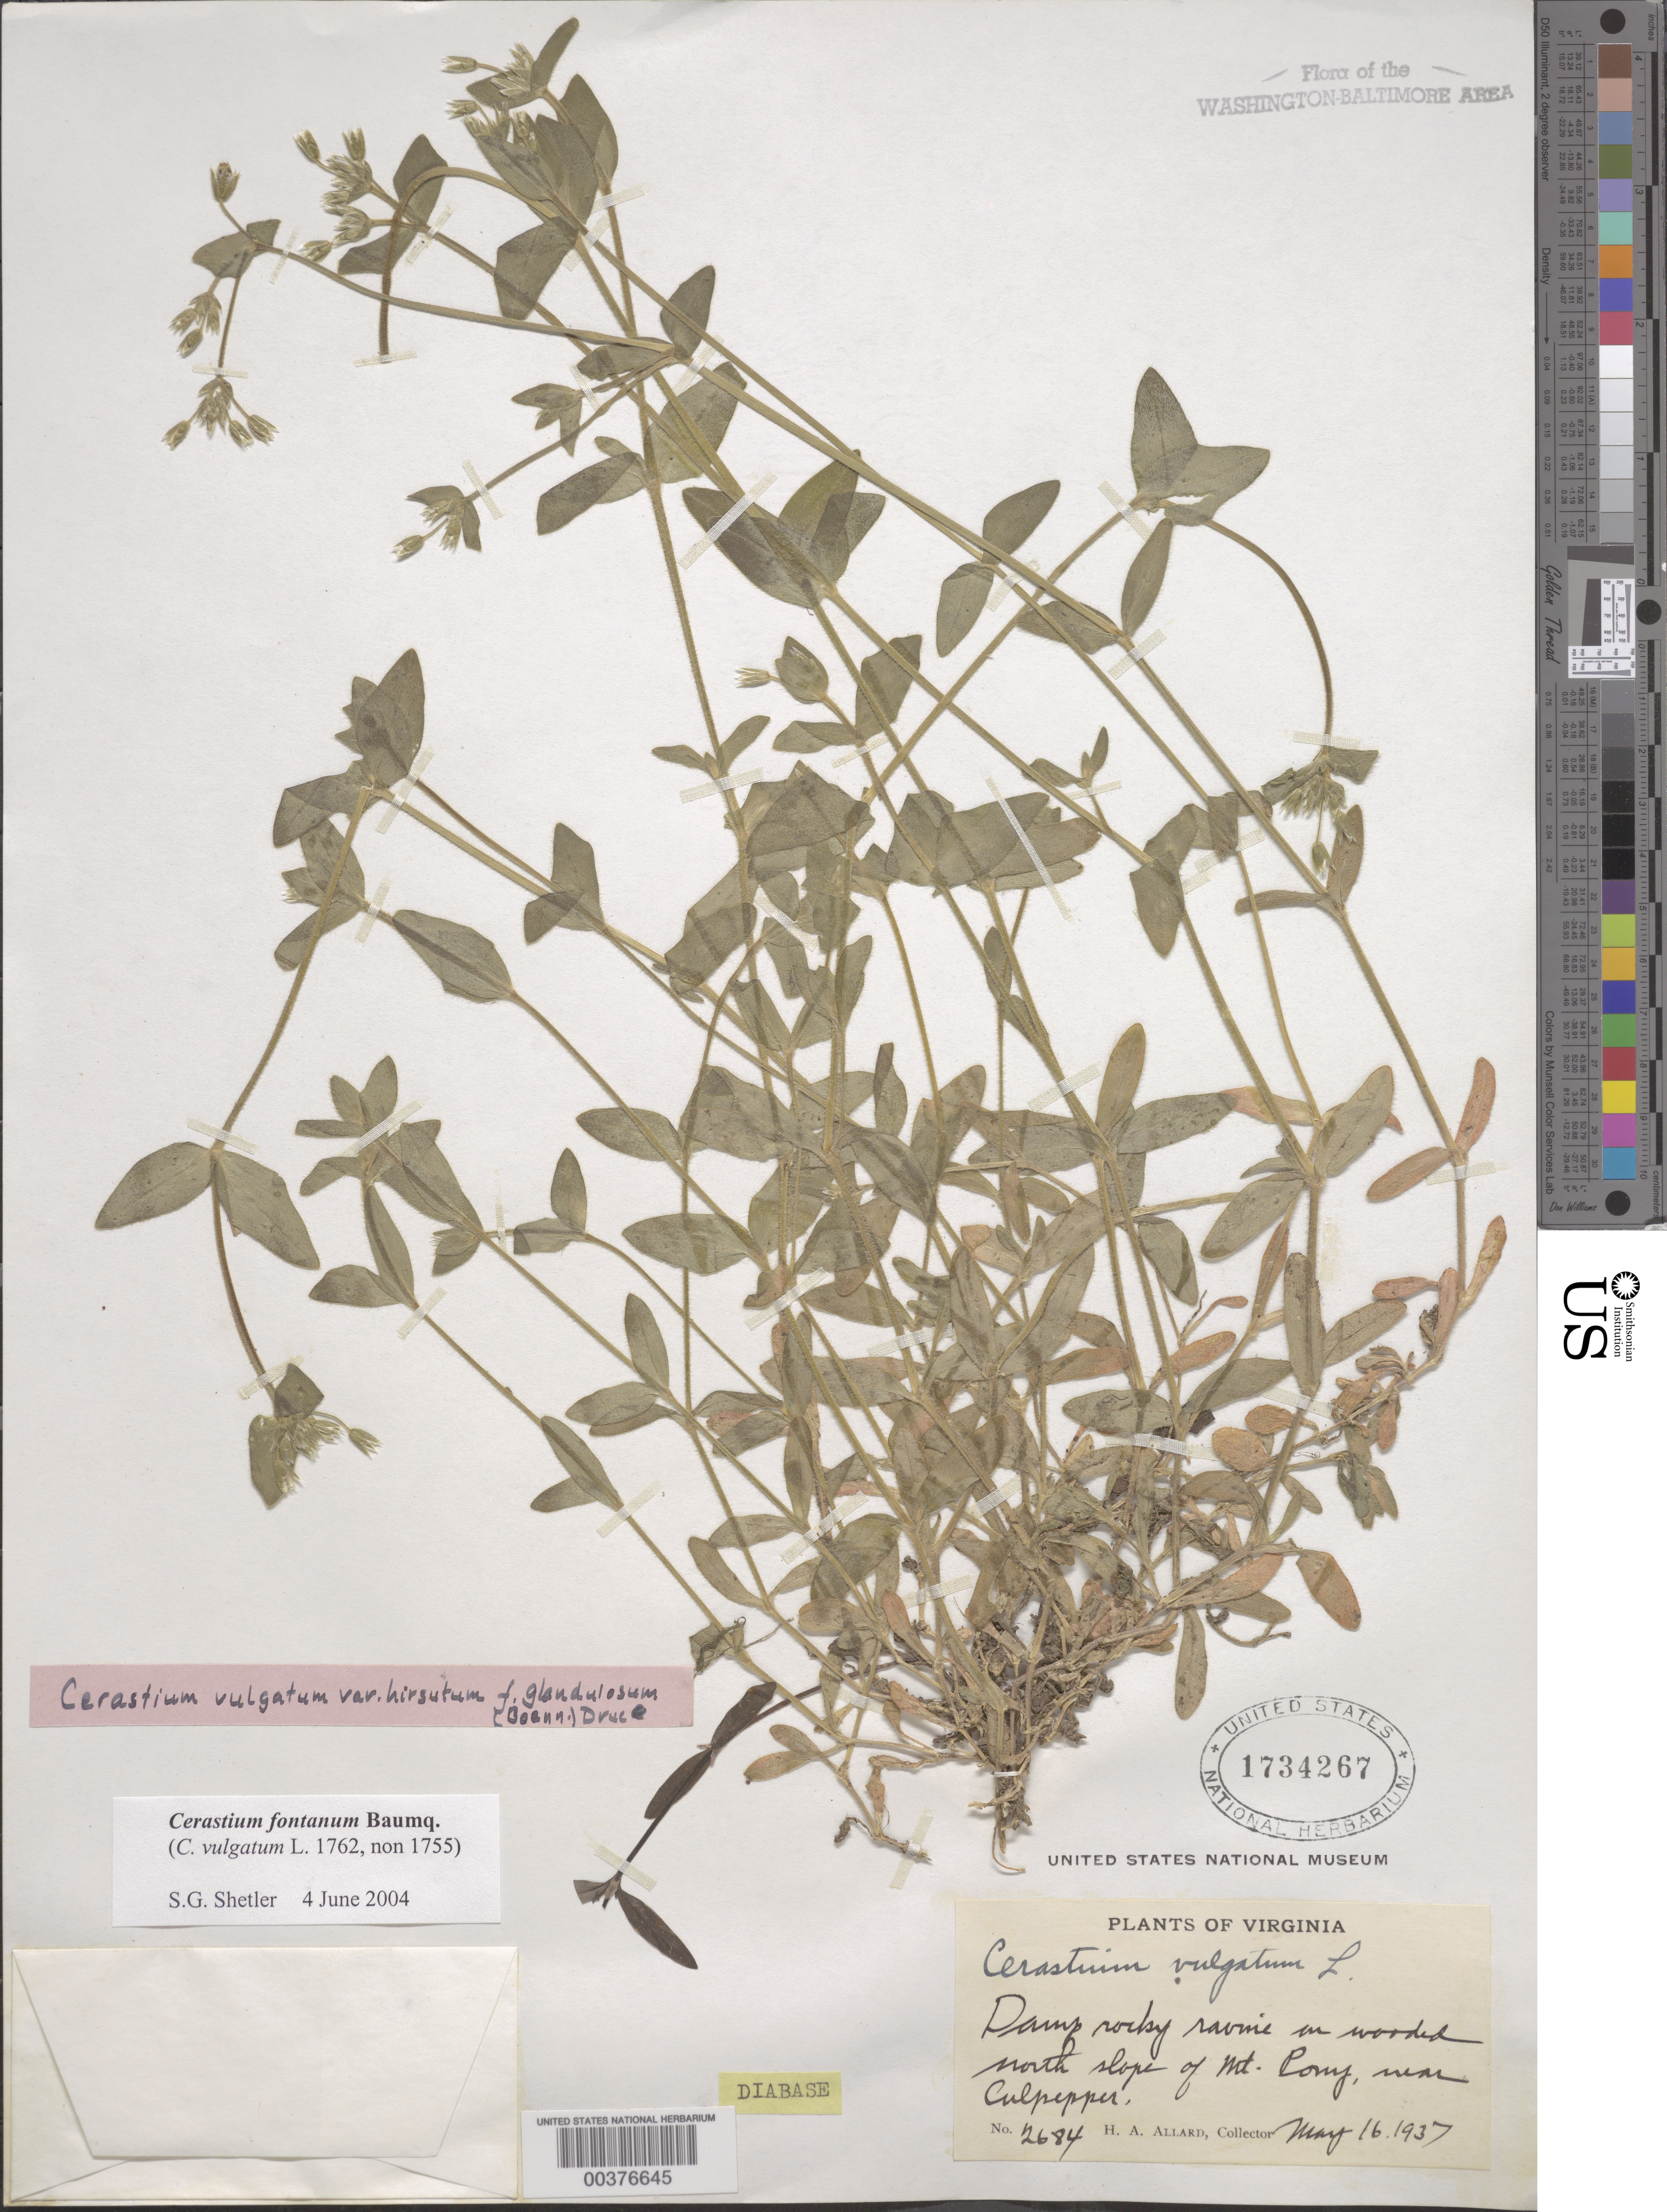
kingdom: Plantae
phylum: Tracheophyta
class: Magnoliopsida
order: Caryophyllales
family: Caryophyllaceae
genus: Cerastium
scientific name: Cerastium fontanum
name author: Baumg.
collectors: H. A. Allard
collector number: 2684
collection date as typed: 16 May 1937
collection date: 1937-05-16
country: United States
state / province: Virginia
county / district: Culpeper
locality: Mount Pony, near Culpepper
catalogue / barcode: US 1734267